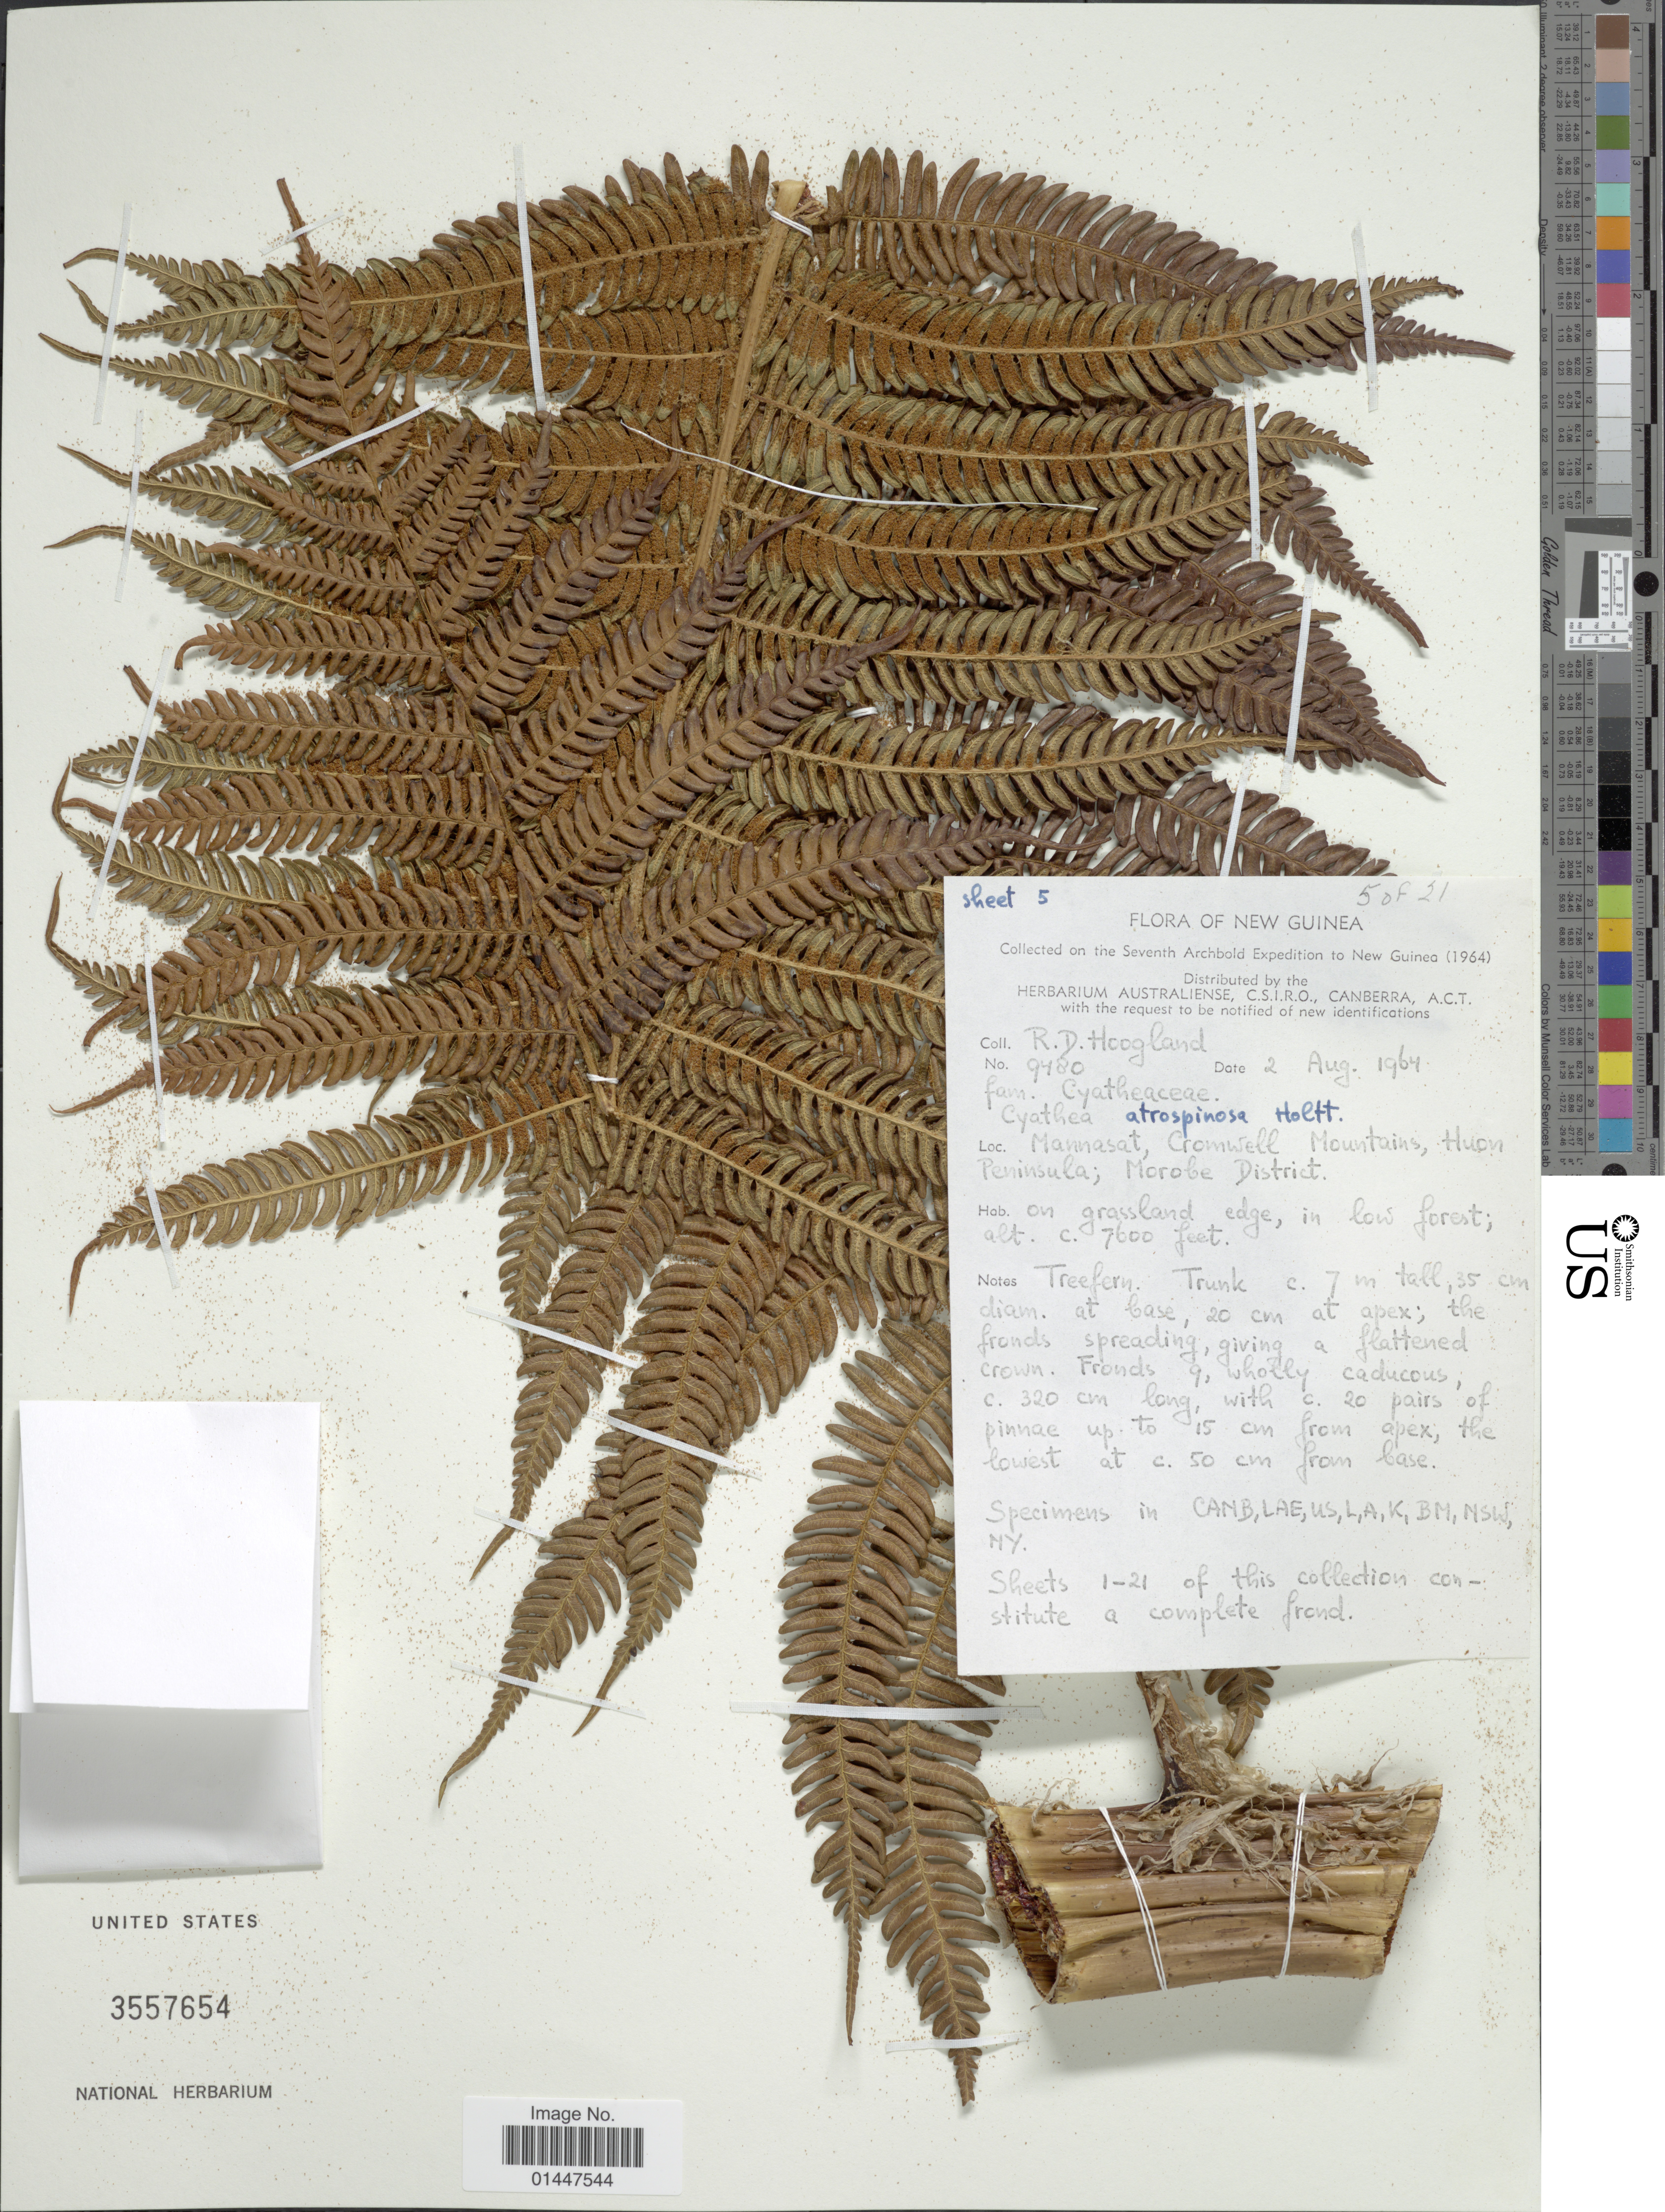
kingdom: Plantae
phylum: Tracheophyta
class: Polypodiopsida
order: Cyatheales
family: Cyatheaceae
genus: Sphaeropteris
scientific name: Sphaeropteris atrospinosa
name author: (Holttum) R.M. Tryon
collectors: R. D. Hoogland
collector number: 9480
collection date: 1964-08-02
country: Papua New Guinea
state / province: Morobe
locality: New Guinea. Mannasat, Cromwell Mountains, Huon Peninsula; Morobe District.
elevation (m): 2316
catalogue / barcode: US 3557654